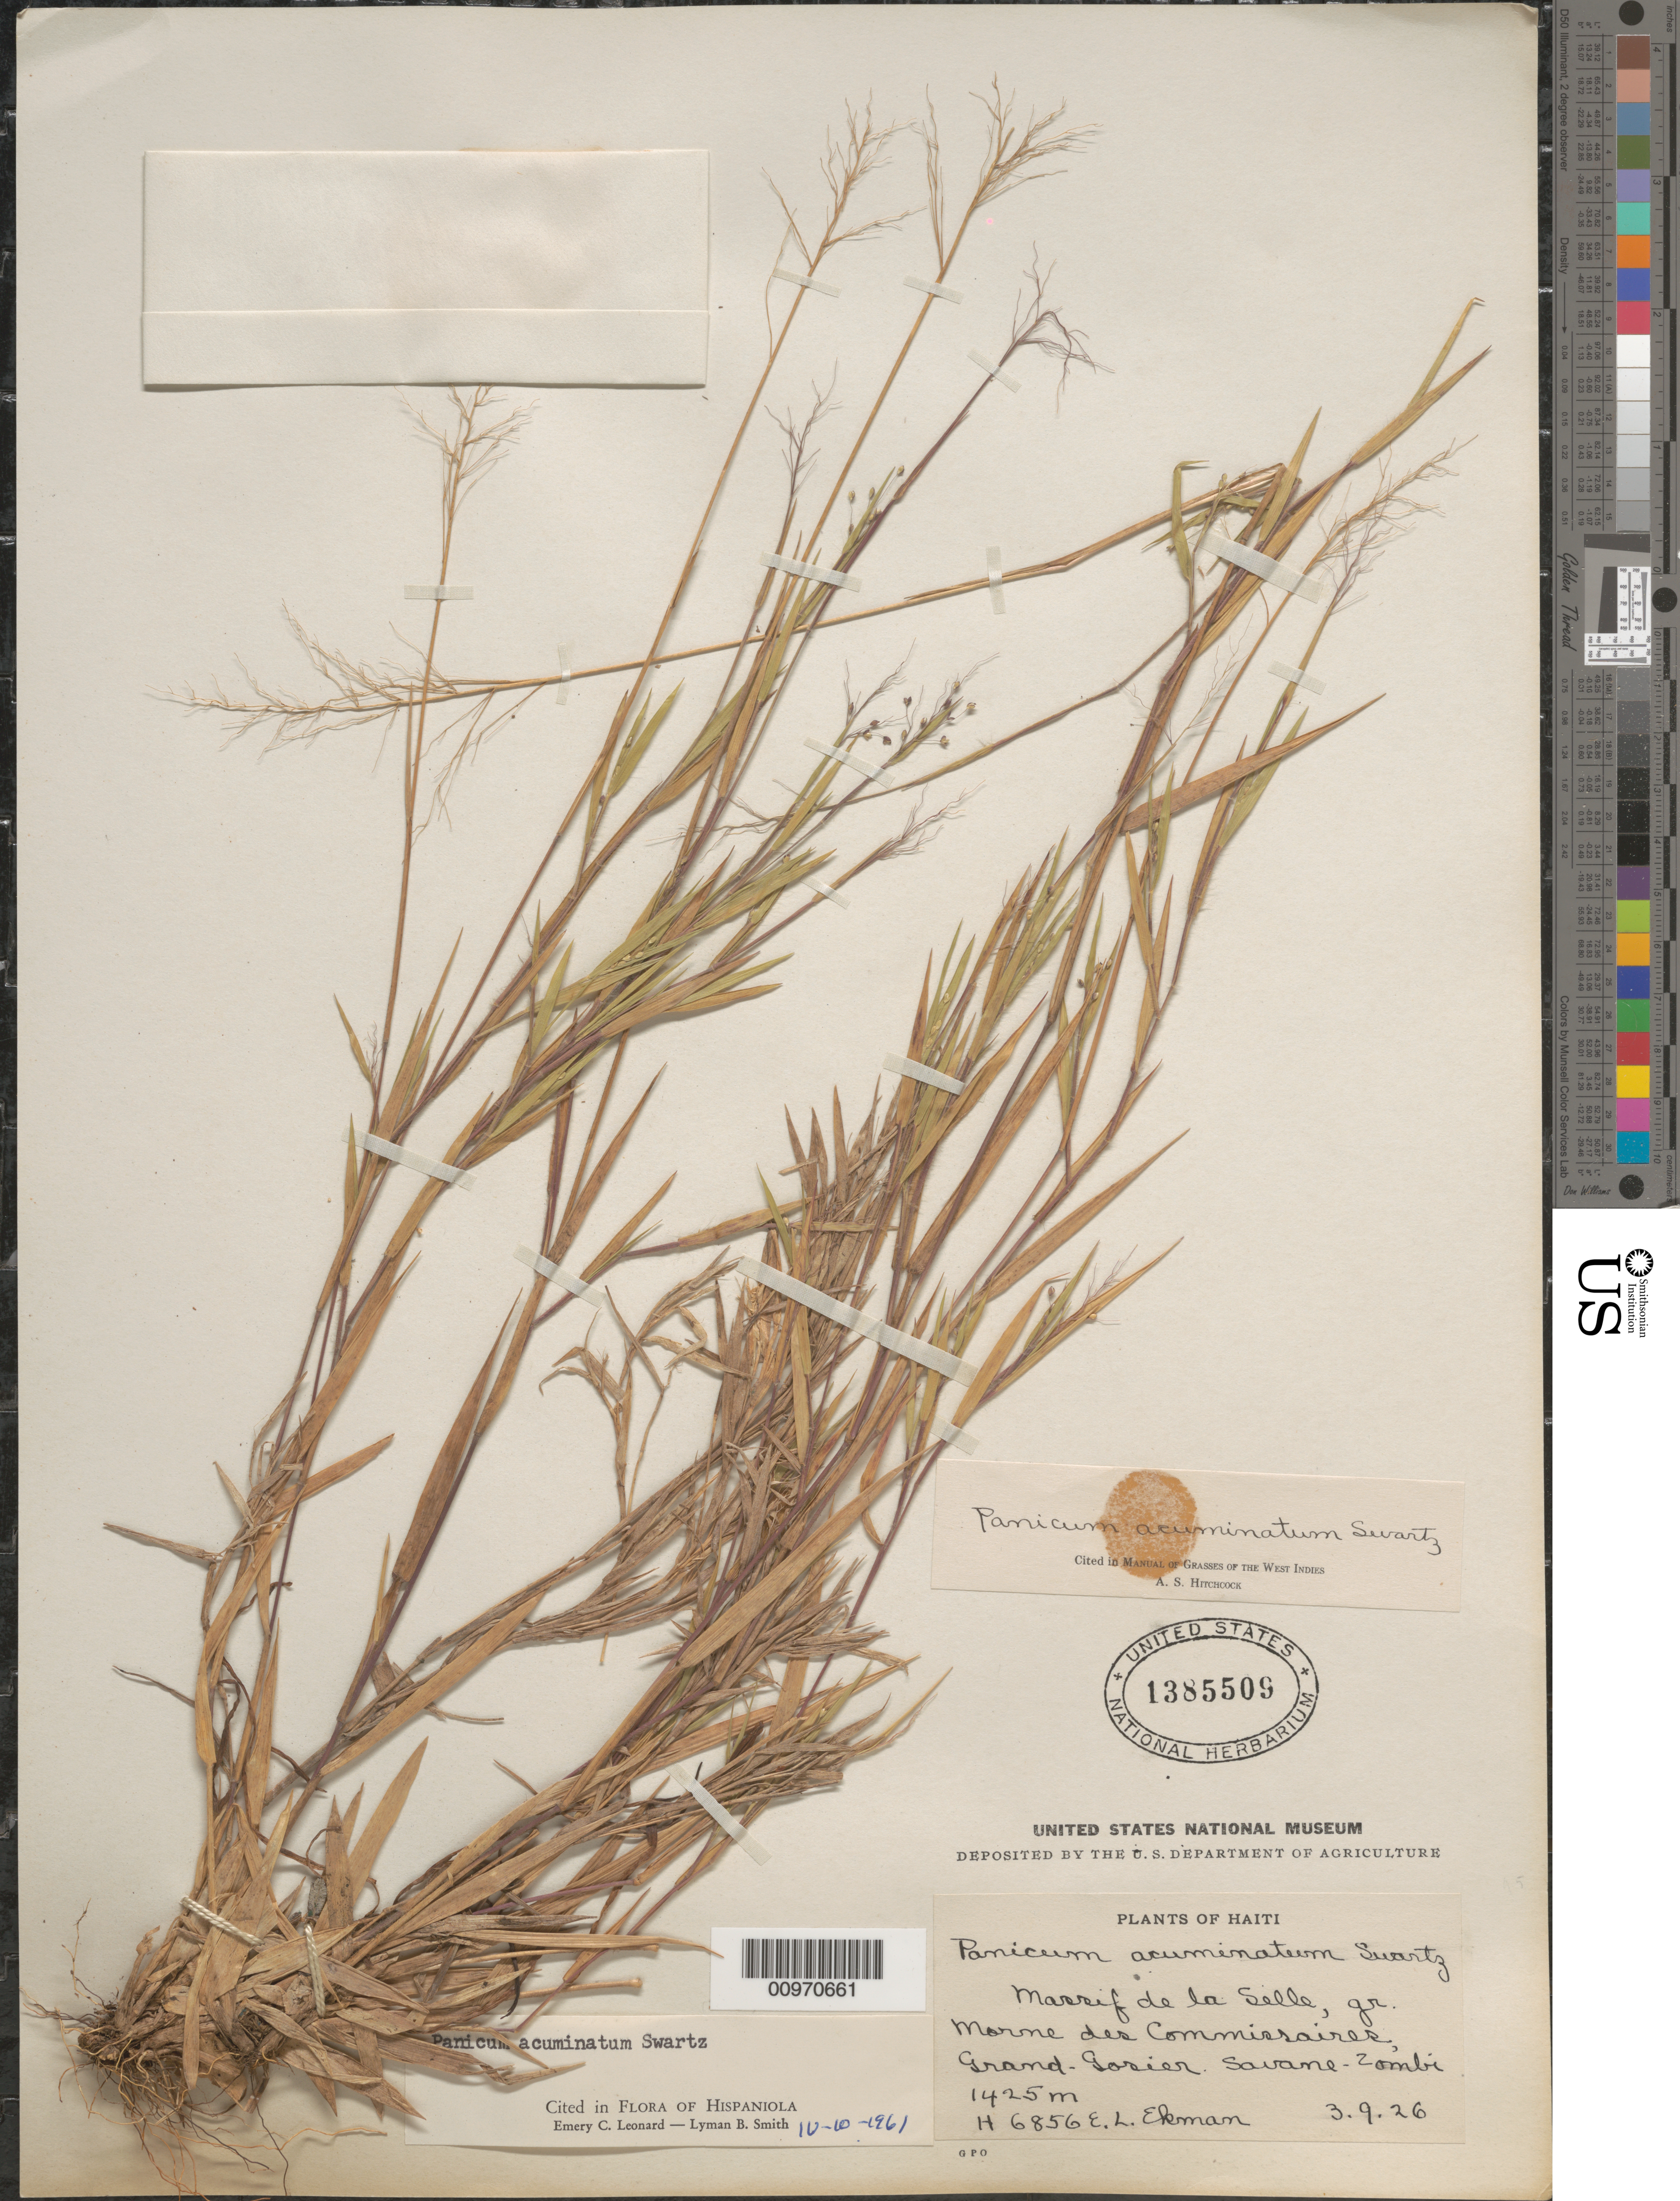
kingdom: Plantae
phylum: Tracheophyta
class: Liliopsida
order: Poales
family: Poaceae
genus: Panicum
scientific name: Panicum acuminatum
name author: Sw.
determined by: Leonard, E. C.; Smith, L. B.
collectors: E. L. Ekman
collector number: H 6856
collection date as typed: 03 Sep 1926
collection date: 1926-09-03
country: Haiti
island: Hispaniola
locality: Morne des Commissaires, Grand-Gosier, Savanne Zombi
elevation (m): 1425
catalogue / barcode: US 1385509